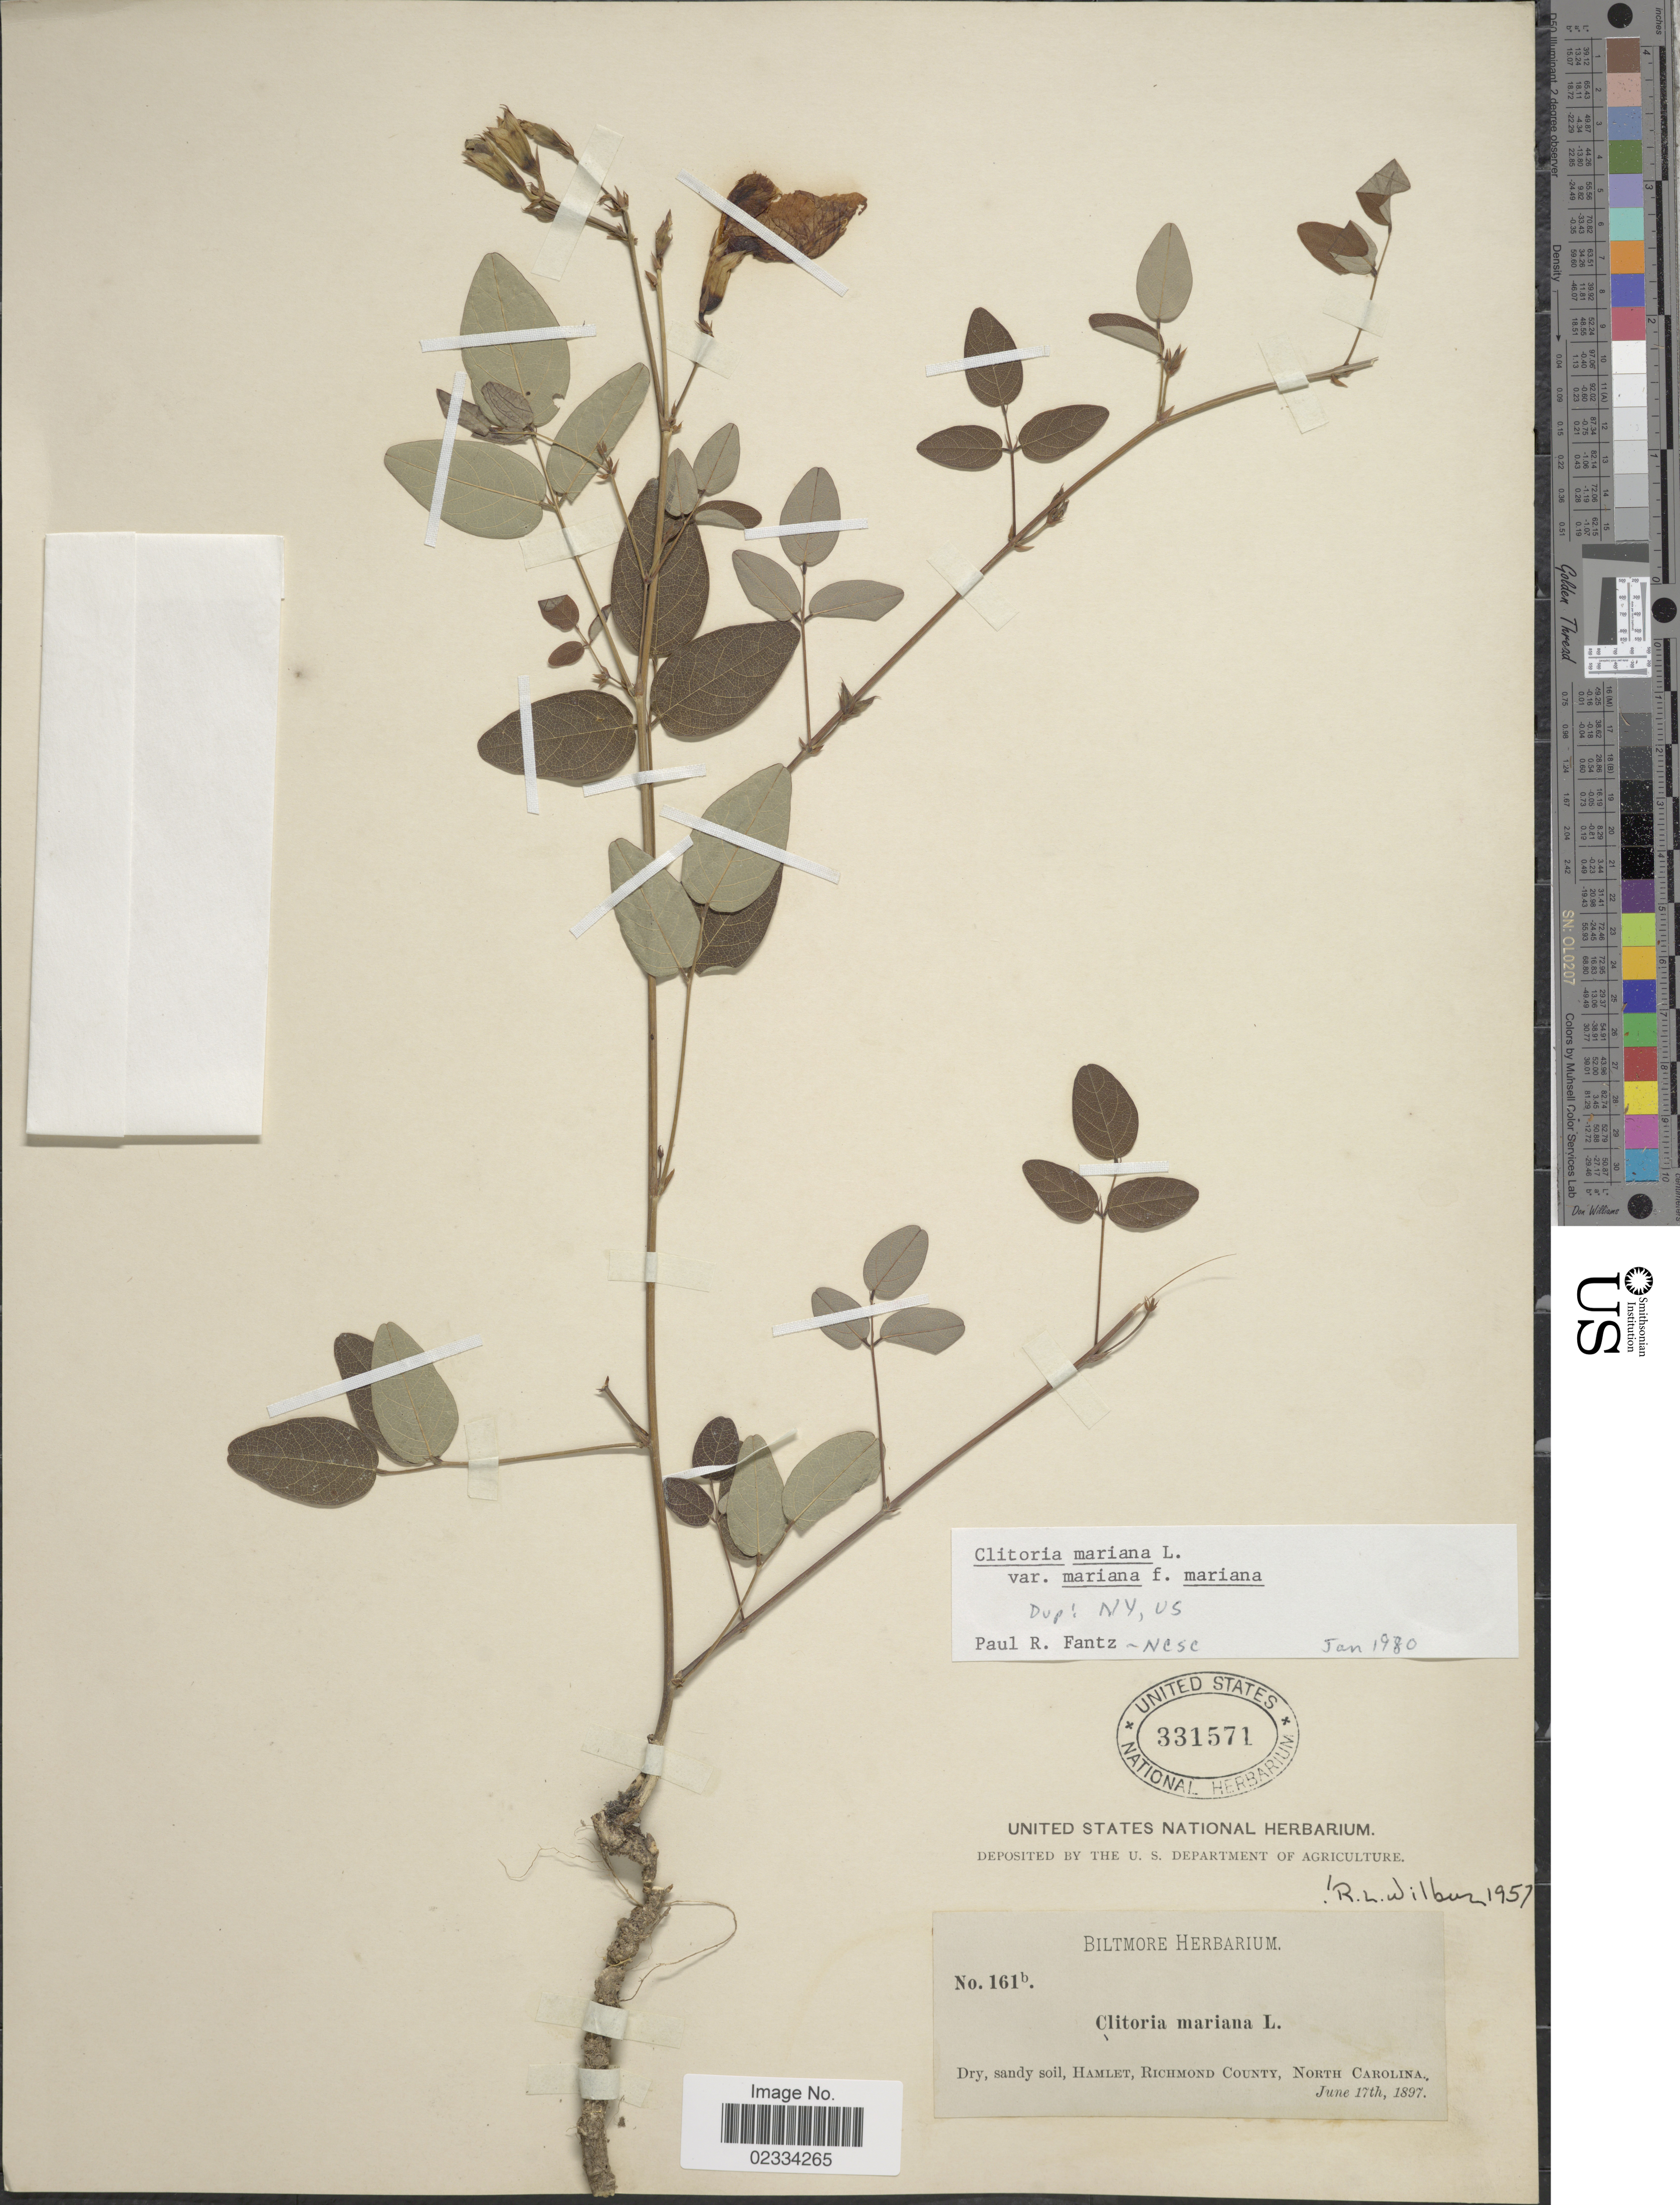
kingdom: Plantae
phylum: Tracheophyta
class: Magnoliopsida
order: Fabales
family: Fabaceae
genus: Clitoria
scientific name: Clitoria mariana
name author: L.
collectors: ex herb. Biltmore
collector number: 161b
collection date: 1897-06-17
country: United States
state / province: North Carolina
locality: Hamlet, Richmond County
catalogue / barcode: US 331571